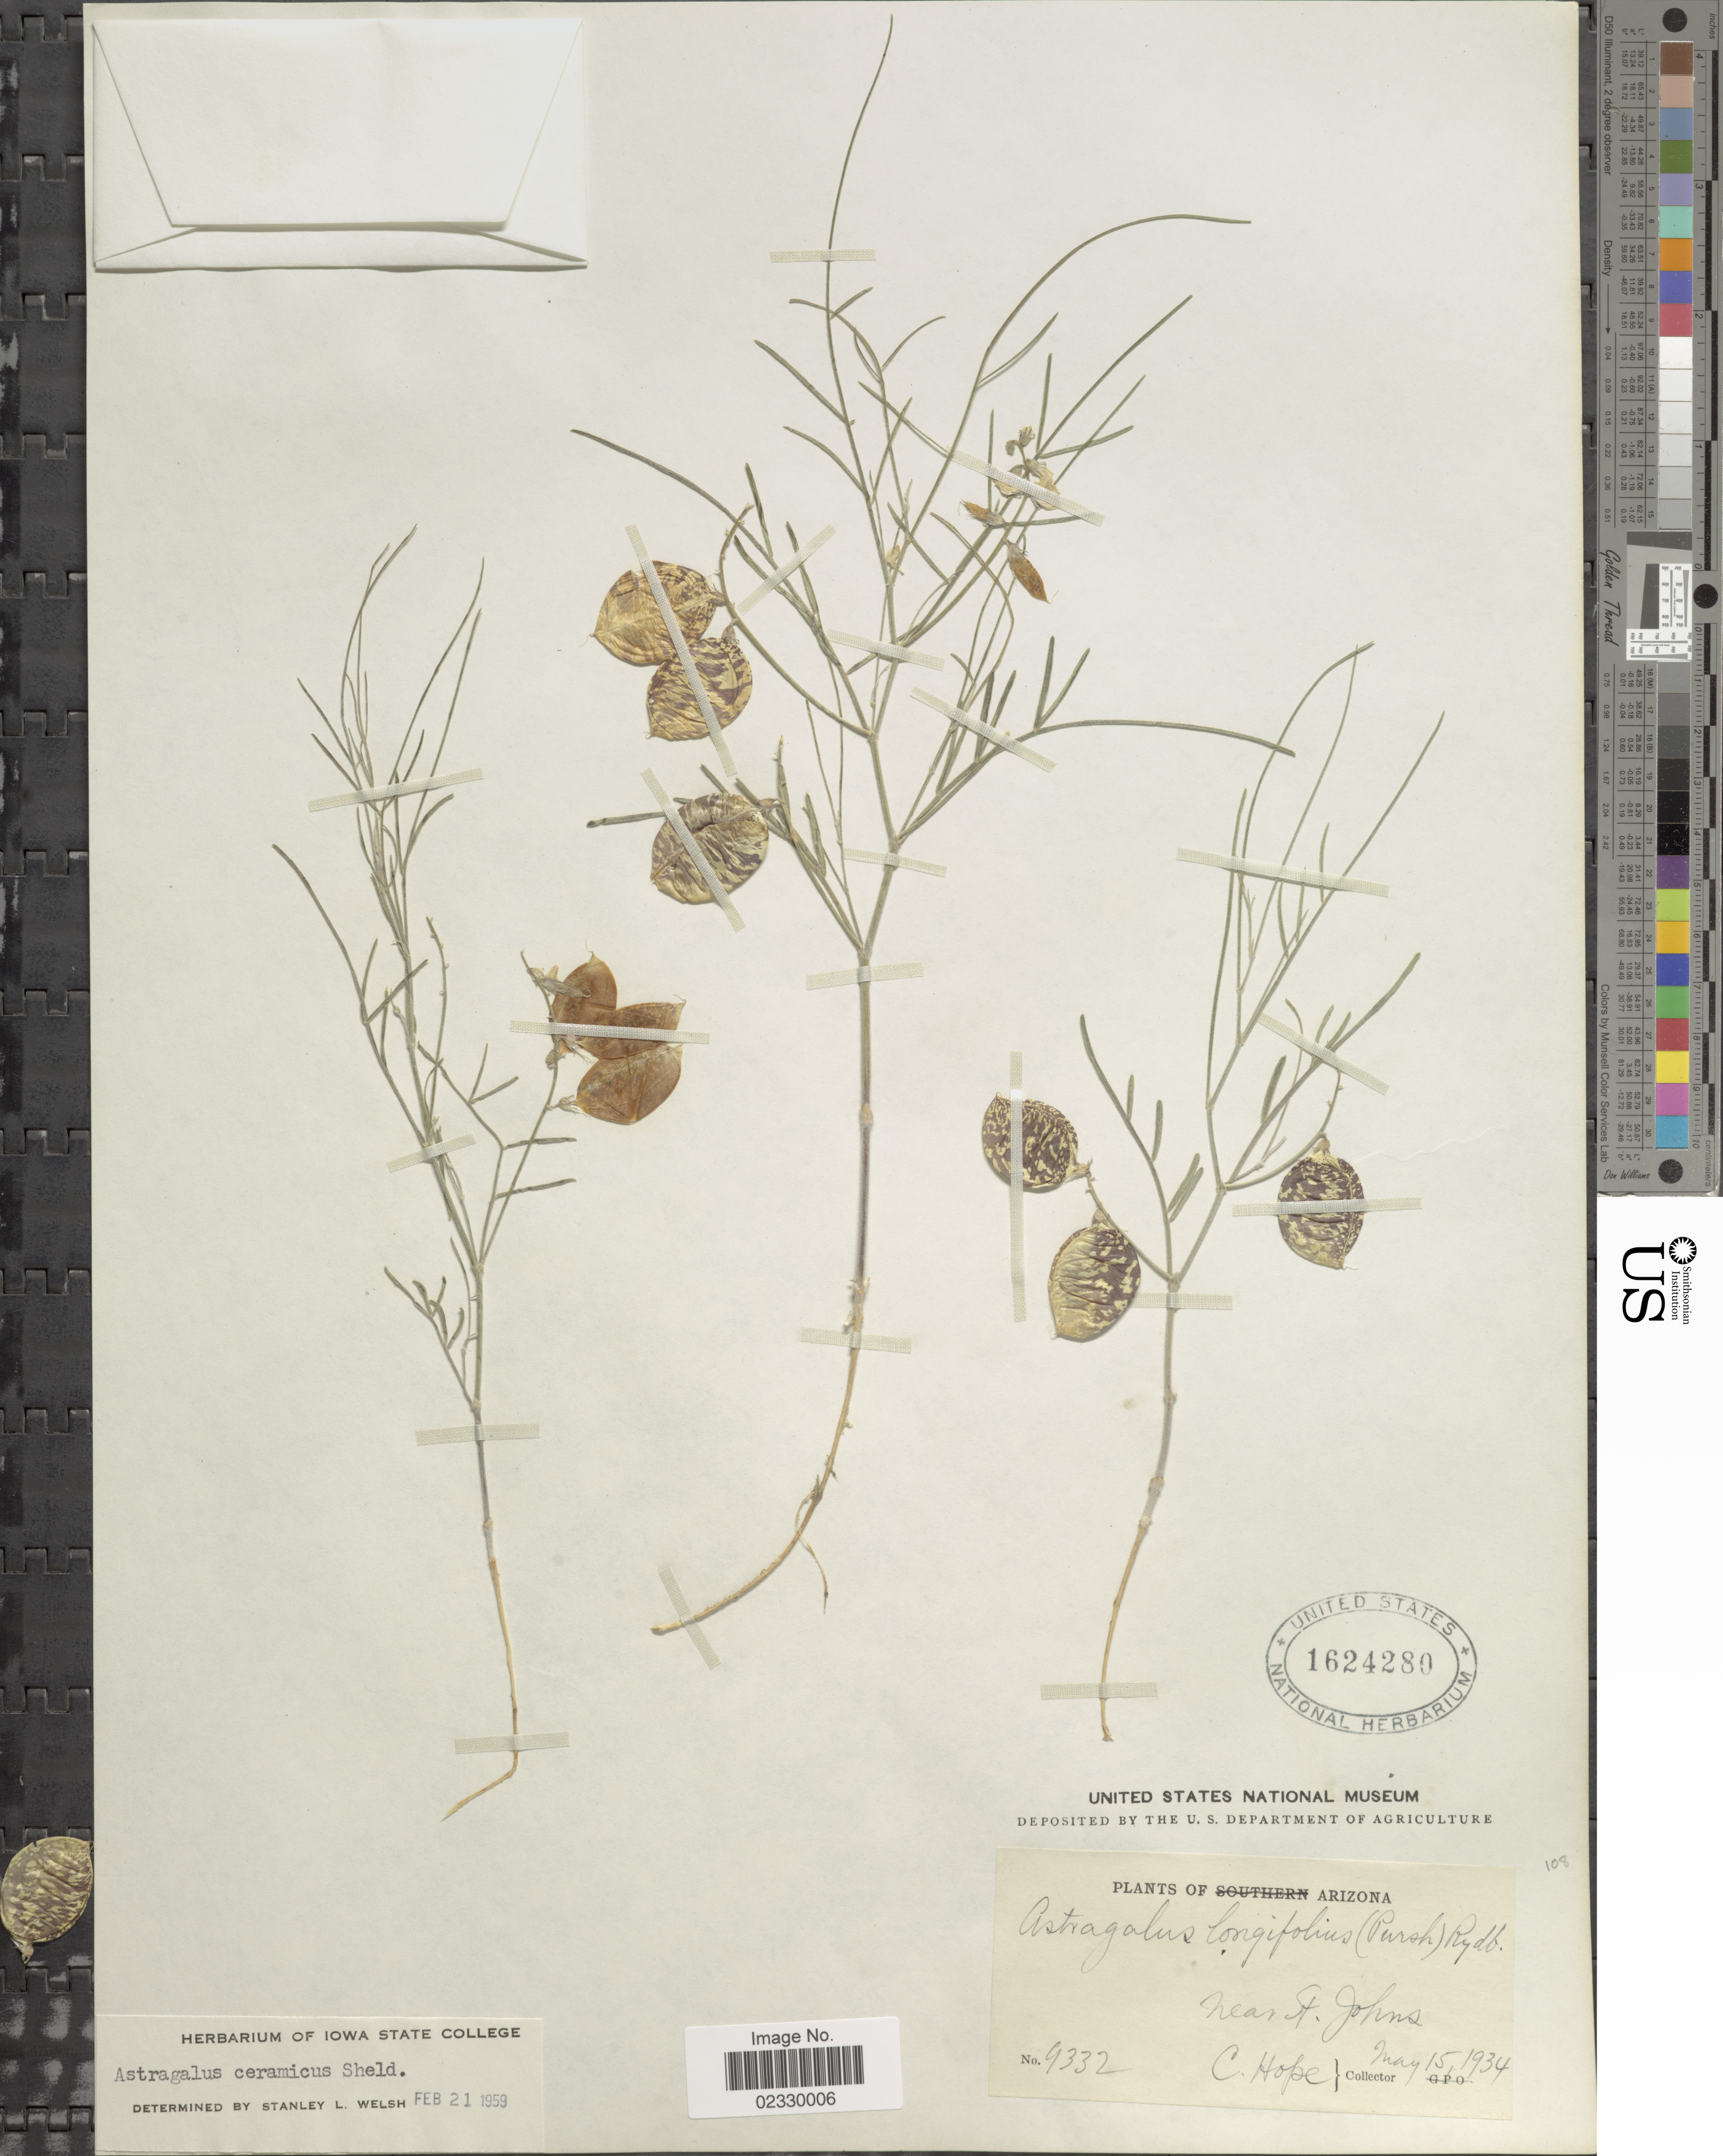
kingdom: Plantae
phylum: Tracheophyta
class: Magnoliopsida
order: Fabales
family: Fabaceae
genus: Astragalus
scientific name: Astragalus ceramicus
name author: E. Sheld.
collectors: C. Hope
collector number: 9332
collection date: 1934-05-15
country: United States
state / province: Arizona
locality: Near St. John's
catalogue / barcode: US 1624280